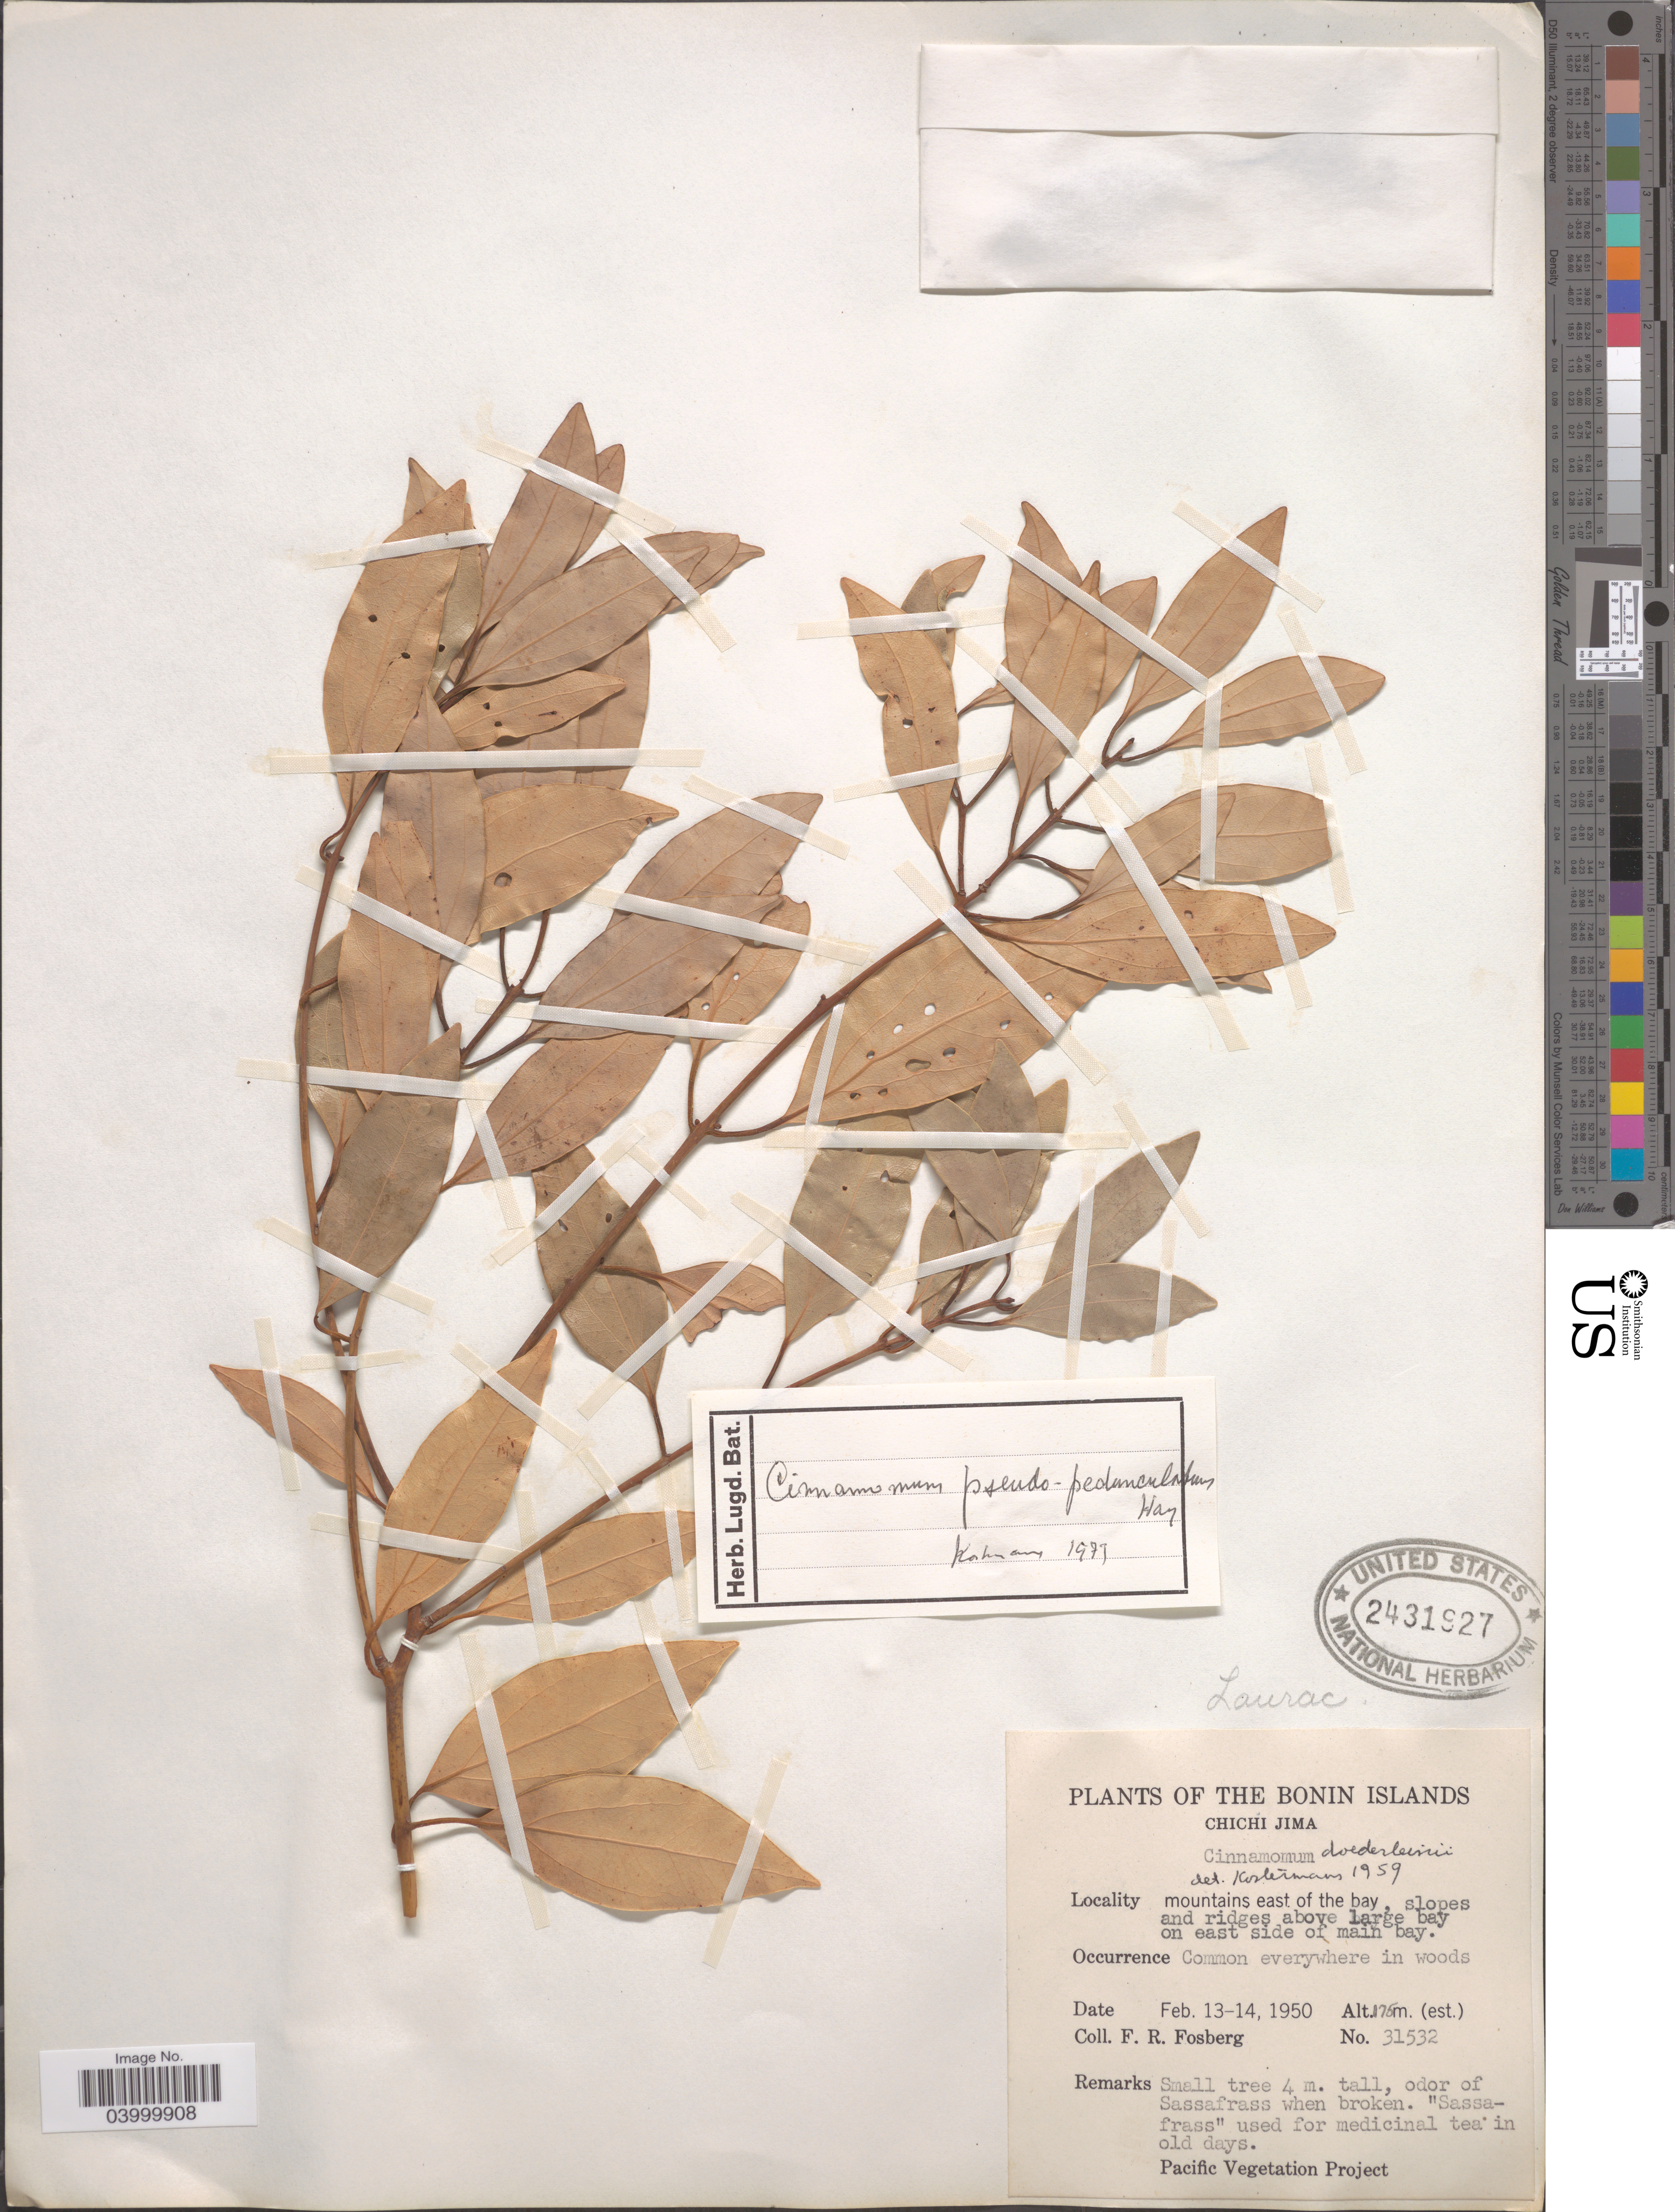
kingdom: Plantae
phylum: Tracheophyta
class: Magnoliopsida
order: Laurales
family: Lauraceae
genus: Cinnamomum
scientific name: Cinnamomum pseudopedunculatum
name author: Hayata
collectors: F. R. Fosberg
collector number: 31532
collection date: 1950-02-13/1950-02-14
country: Japan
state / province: Tokyo, Federal City of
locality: Bonin Islands. Chichi Jima.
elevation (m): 175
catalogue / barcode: US 2431927